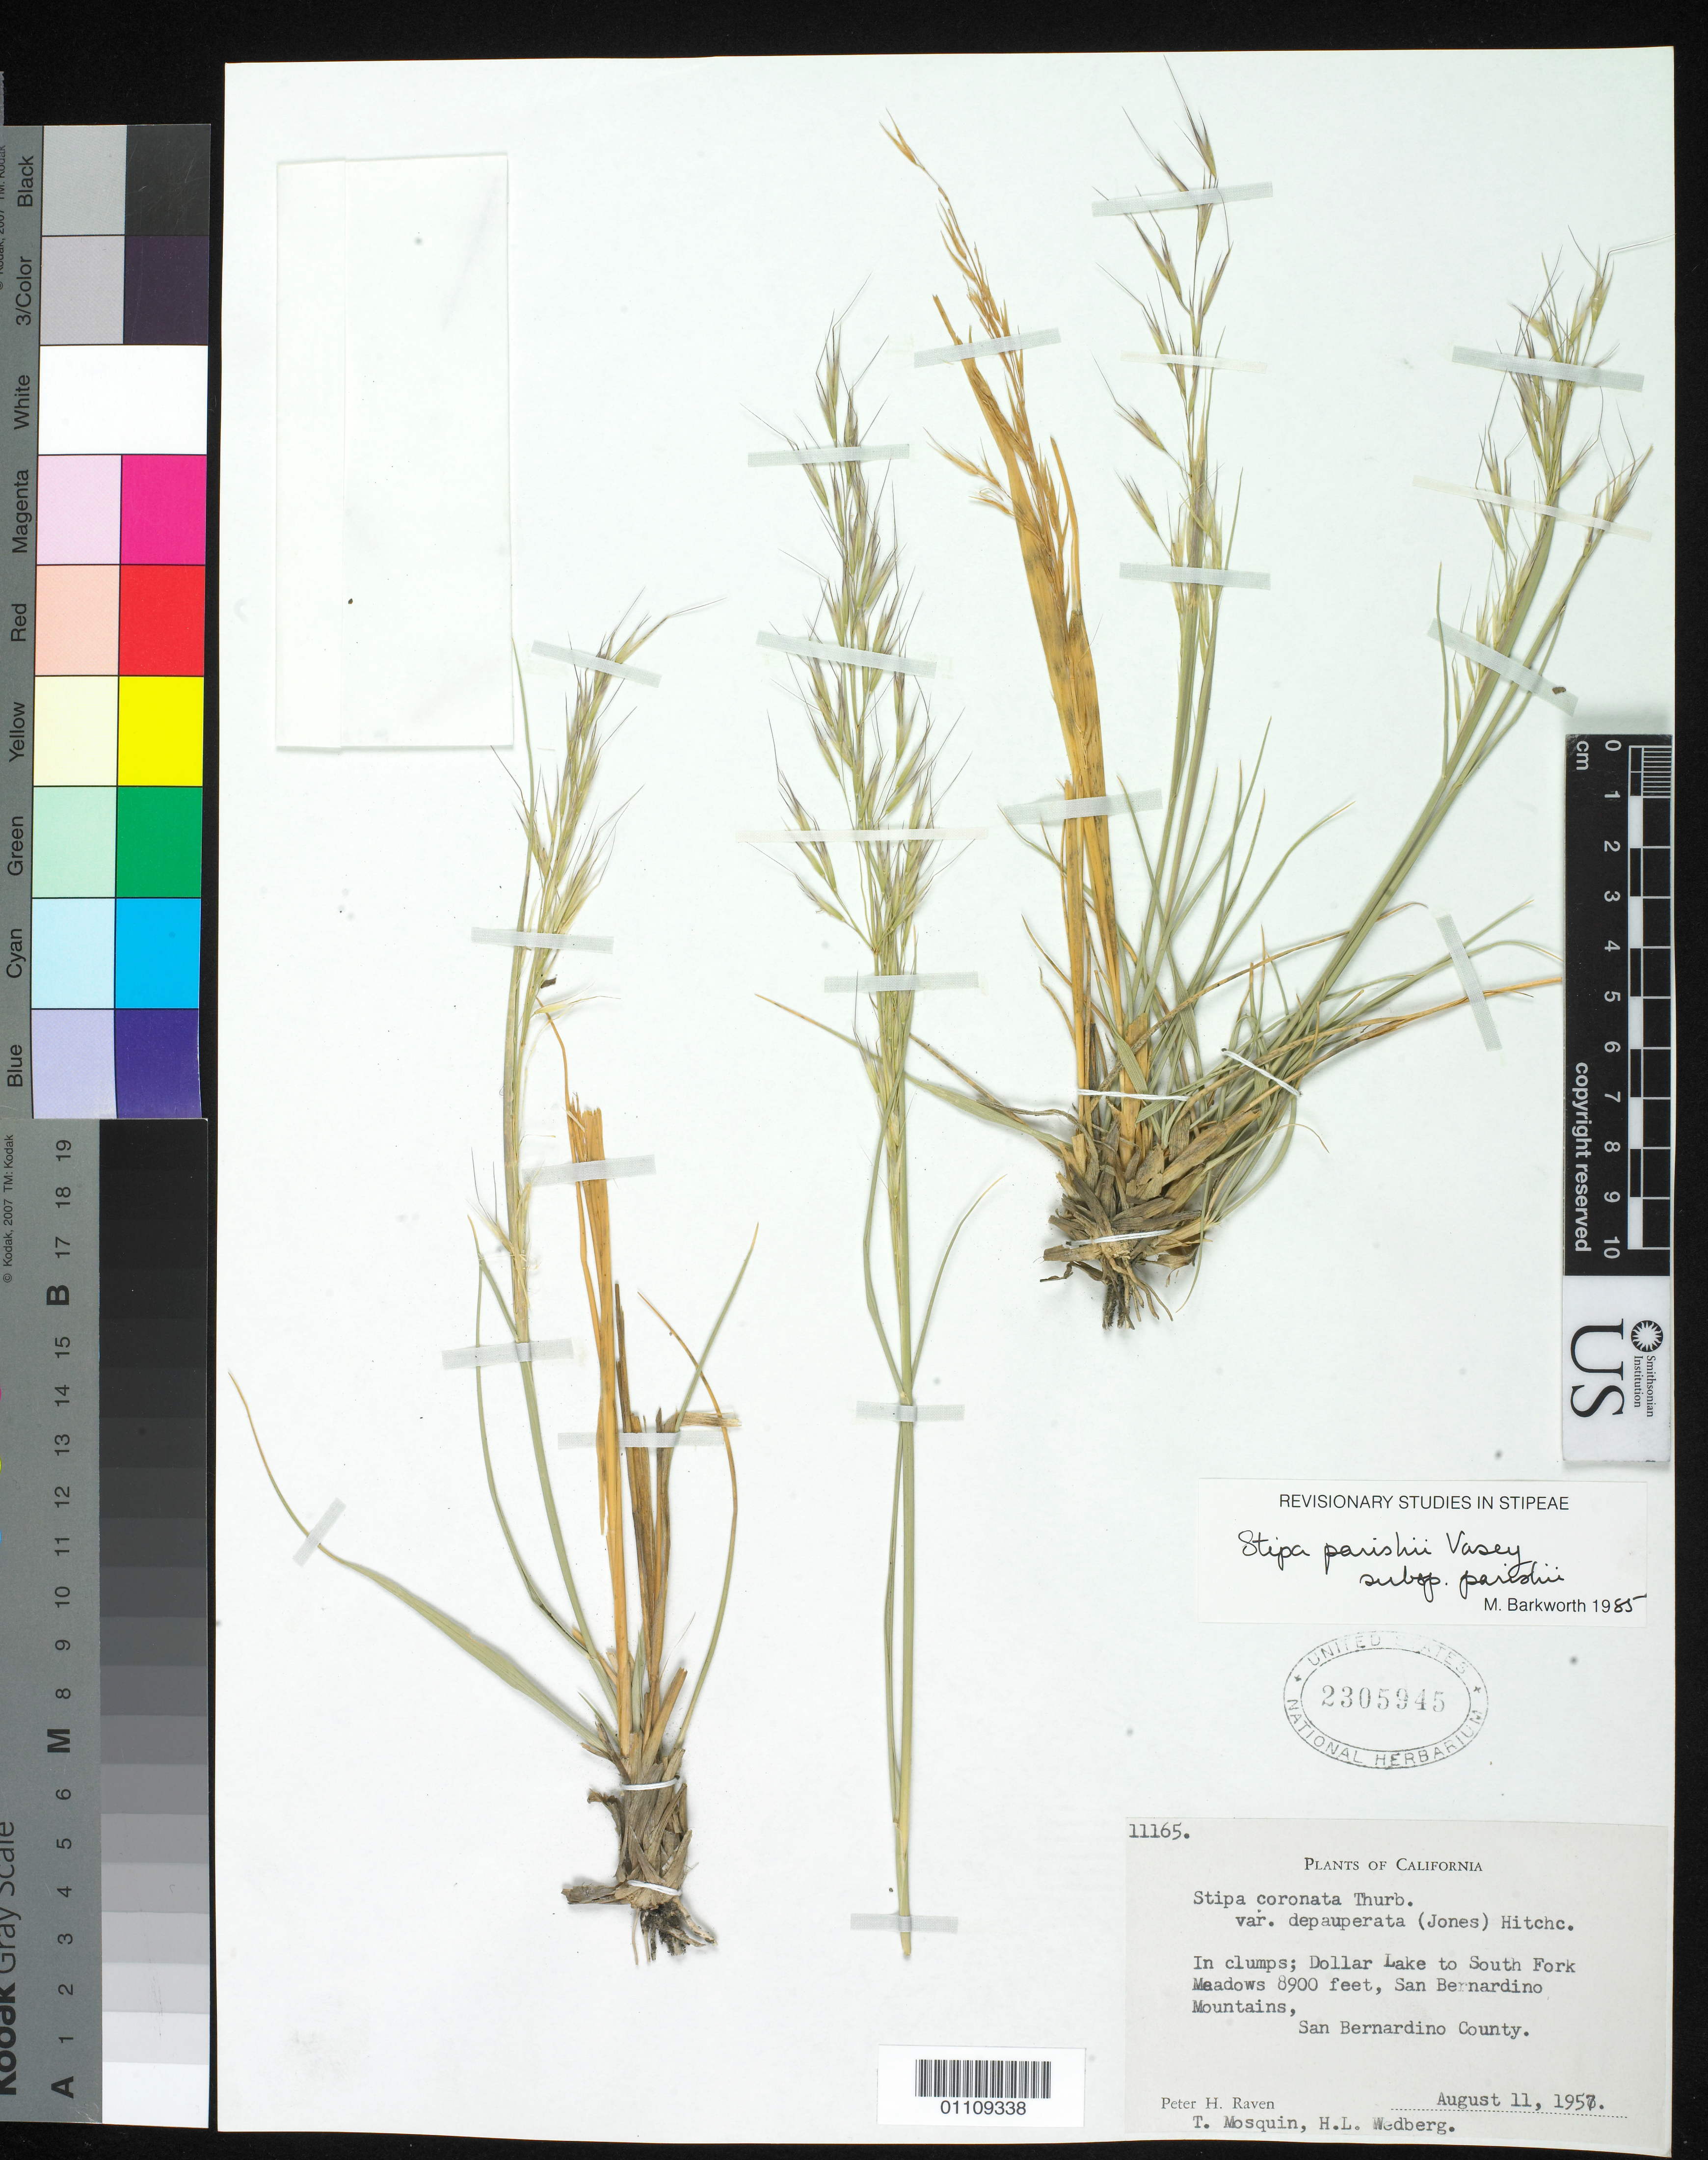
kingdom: Plantae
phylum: Tracheophyta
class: Liliopsida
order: Poales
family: Poaceae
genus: Eriocoma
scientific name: Eriocoma parishii subsp. parishii ined.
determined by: Poaceae Reorganization Project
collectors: P. Raven, T. Mosquin & H. Wedberg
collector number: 11165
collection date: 1958-08-11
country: United States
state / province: California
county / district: San Bernardino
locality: In clumps, Dollar Lake to South Fork Meadows, San Mernardino Mountains.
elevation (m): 2713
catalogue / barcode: US 2305945